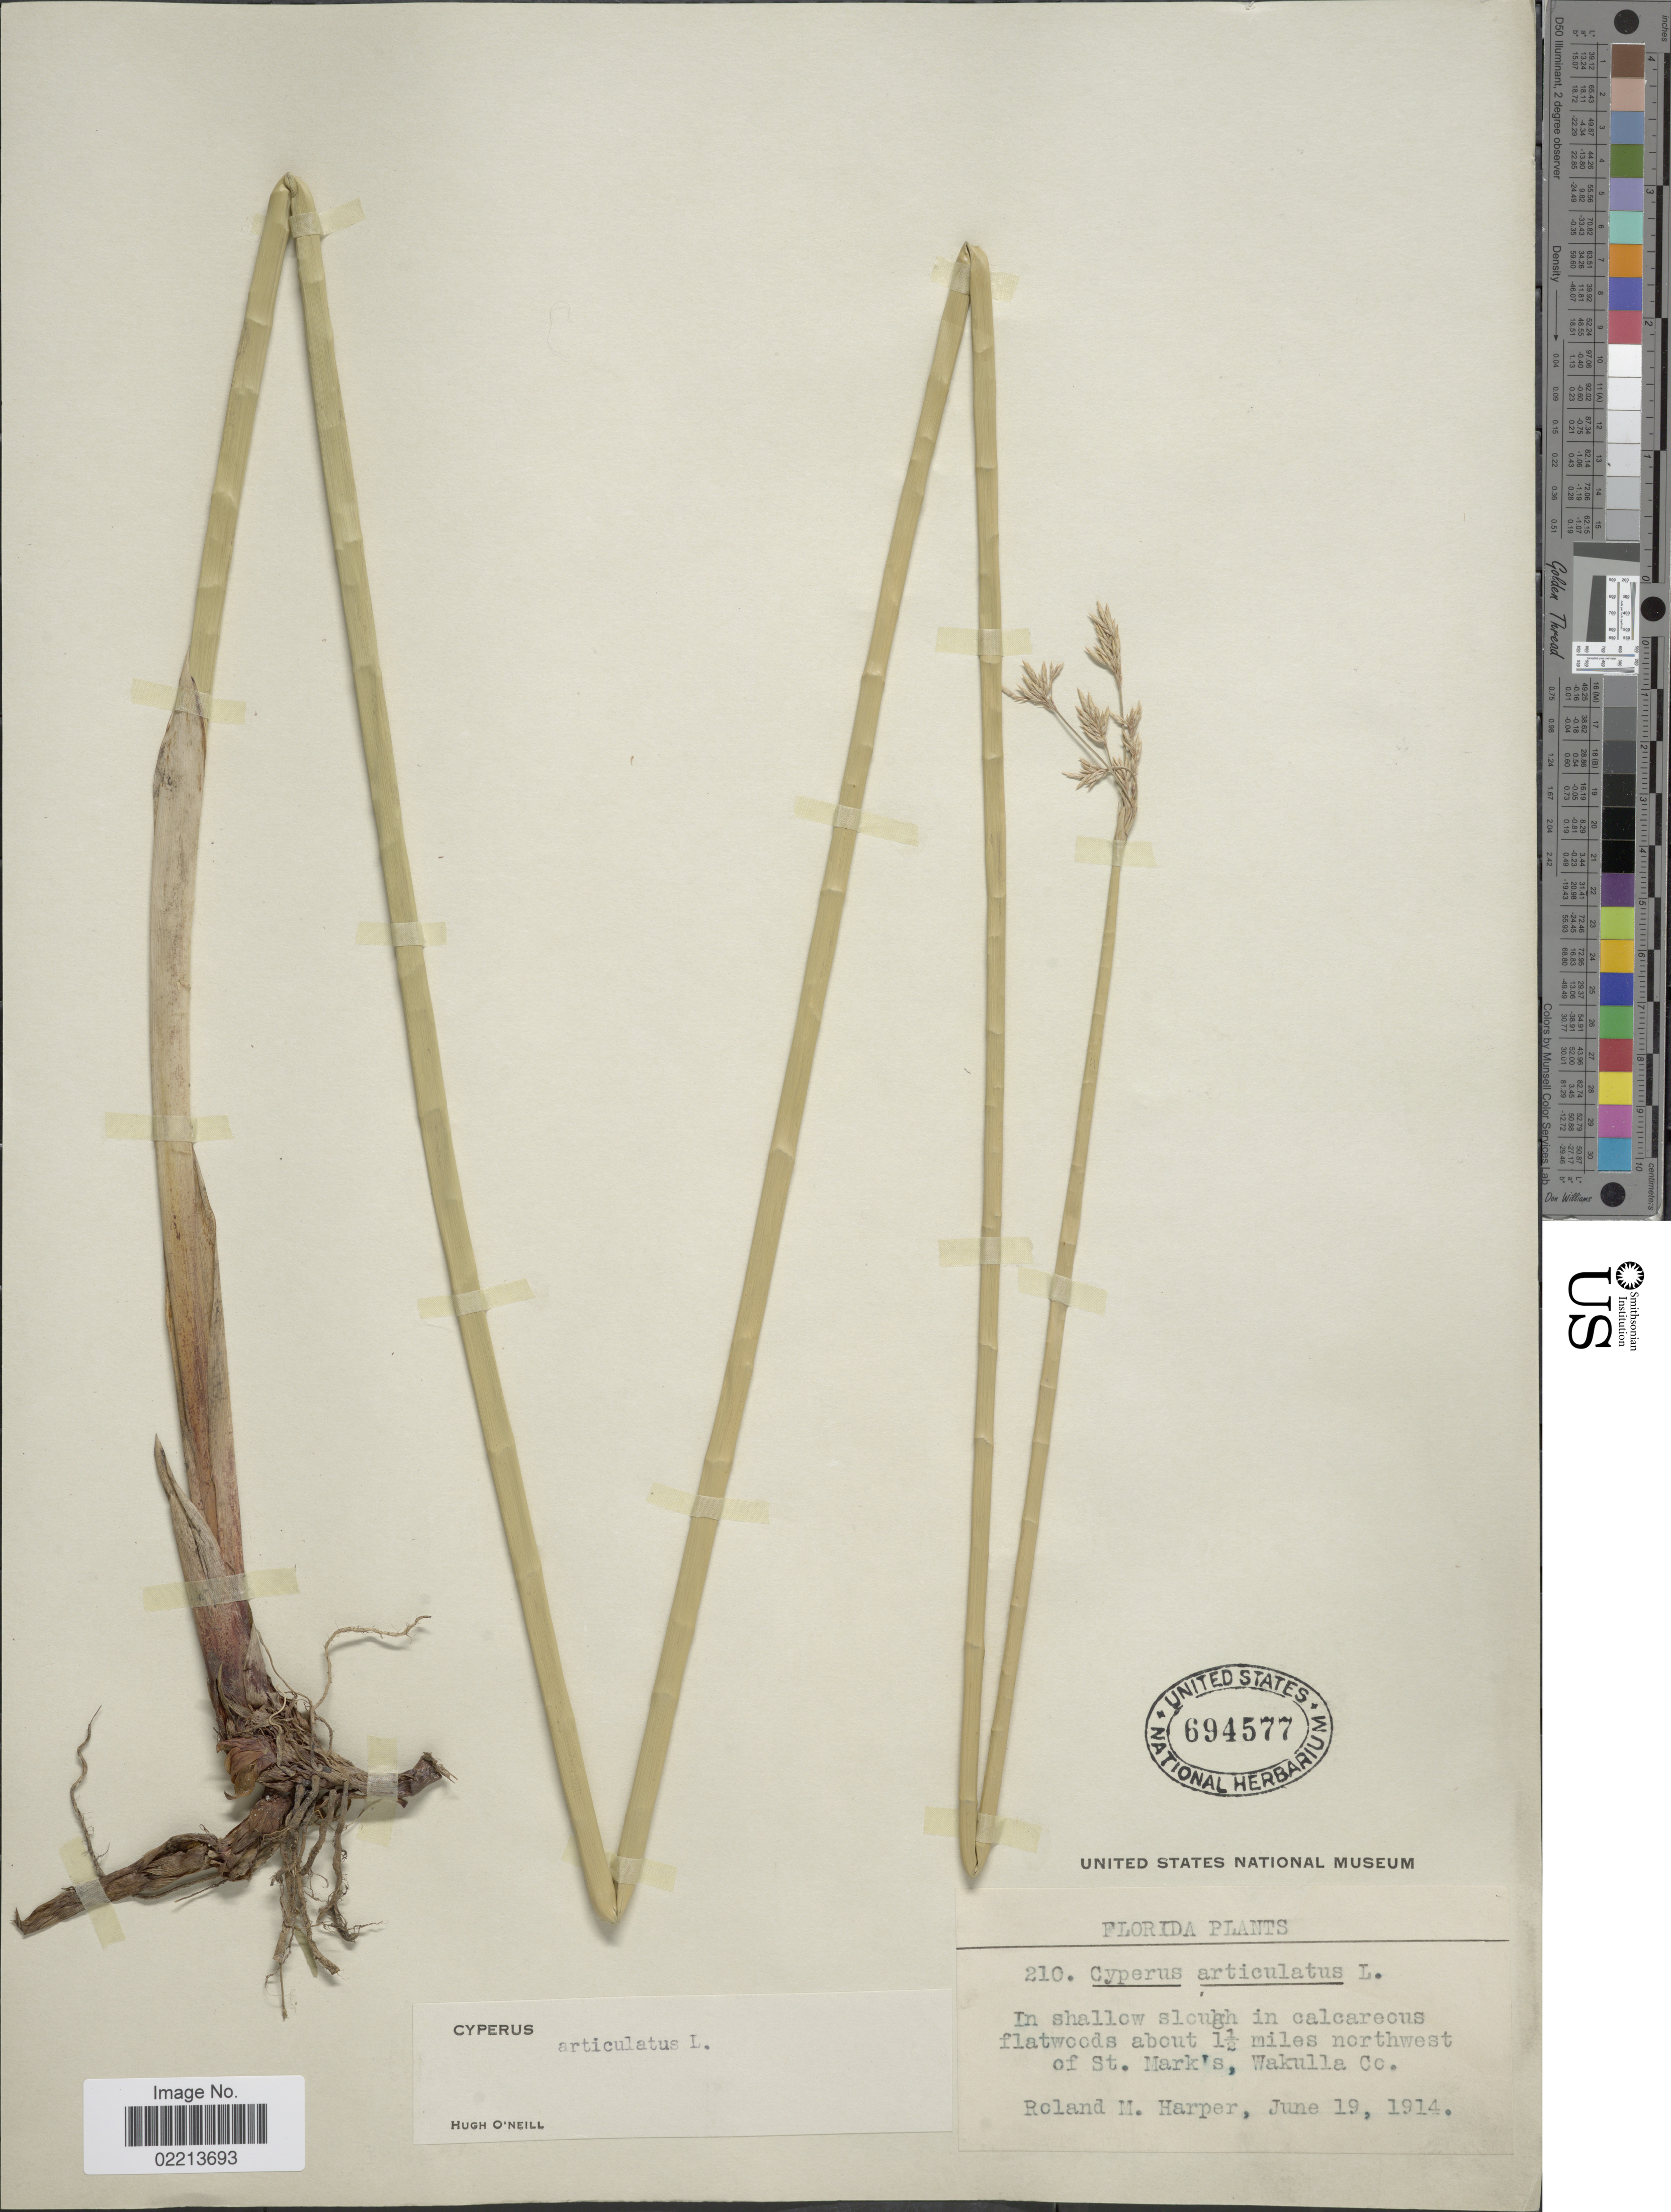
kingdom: Plantae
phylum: Tracheophyta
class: Liliopsida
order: Poales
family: Cyperaceae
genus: Cyperus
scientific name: Cyperus articulatus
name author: L.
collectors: R. M. Harper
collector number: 210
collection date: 1914-06-19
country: United States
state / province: Florida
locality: In shallow slough, about 1 1/2 miles northwest of St. Mark's, Wakulla Co.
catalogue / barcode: US 694577